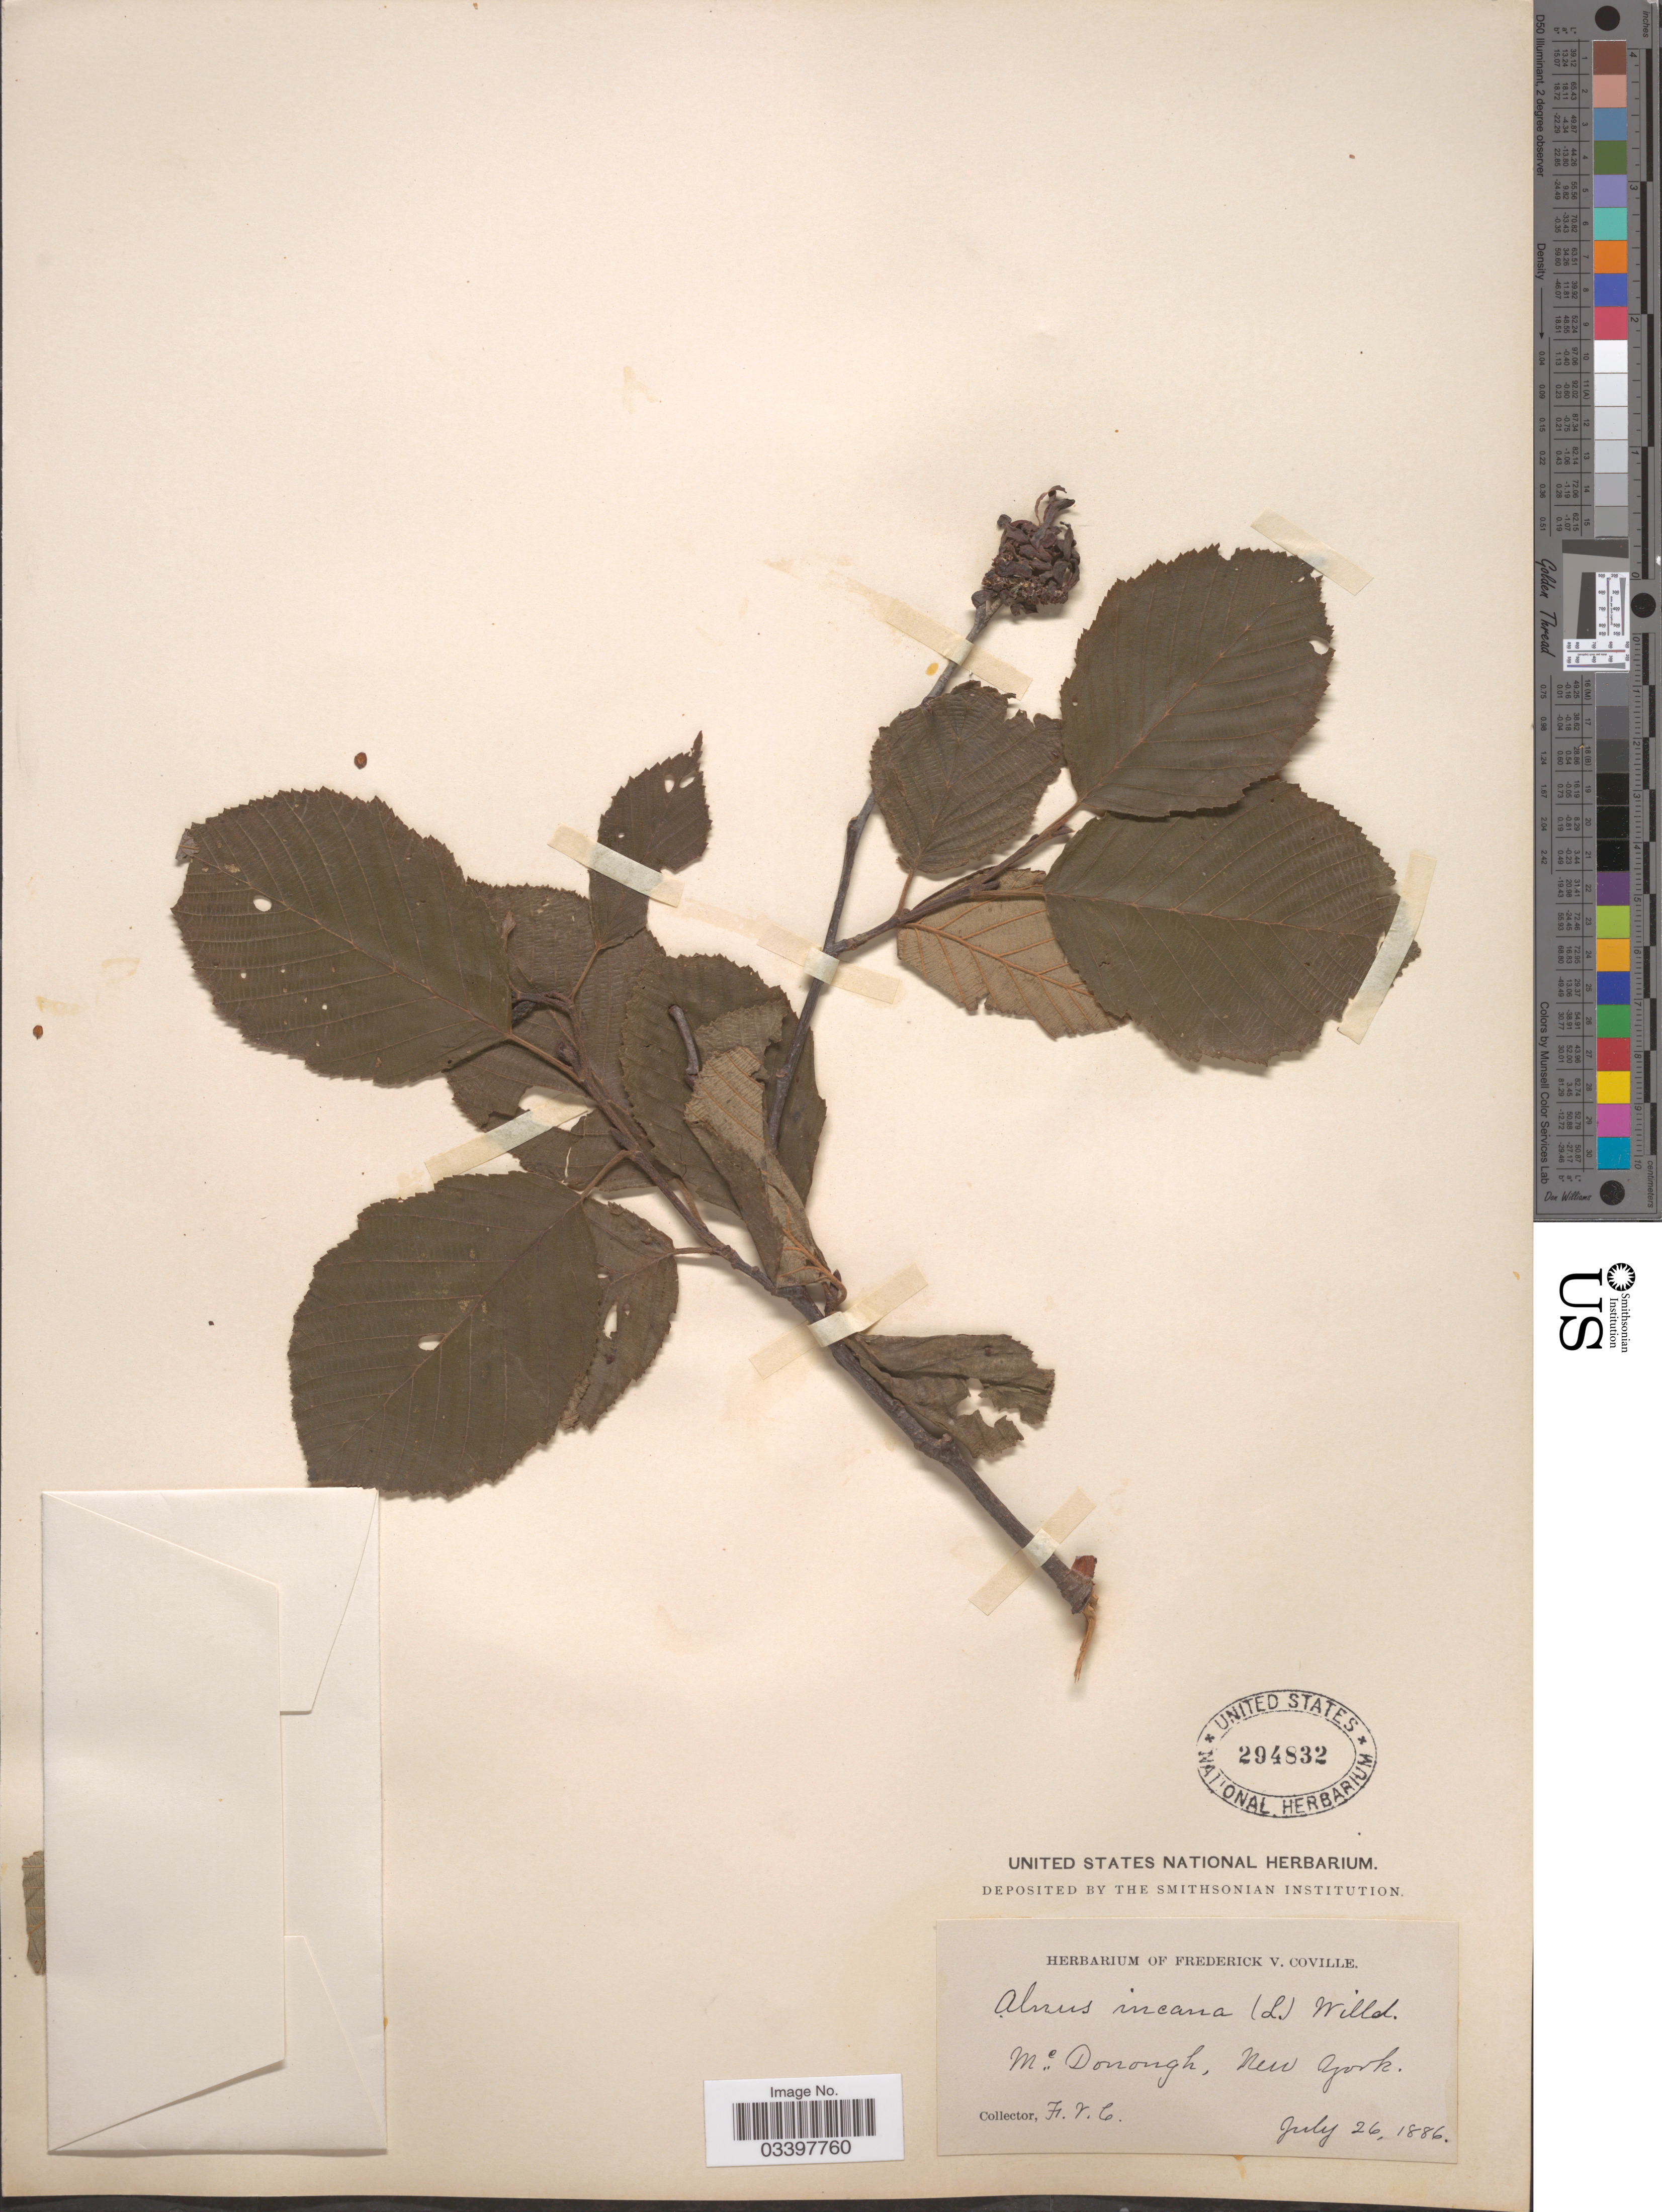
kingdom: Plantae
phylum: Tracheophyta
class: Magnoliopsida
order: Fagales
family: Betulaceae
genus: Alnus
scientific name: Alnus incana subsp. rugosa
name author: (Du Roi) R.T. Clausen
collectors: F. V. Coville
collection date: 1886-07-26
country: United States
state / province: New York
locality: McDonough.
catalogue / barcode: US 294832